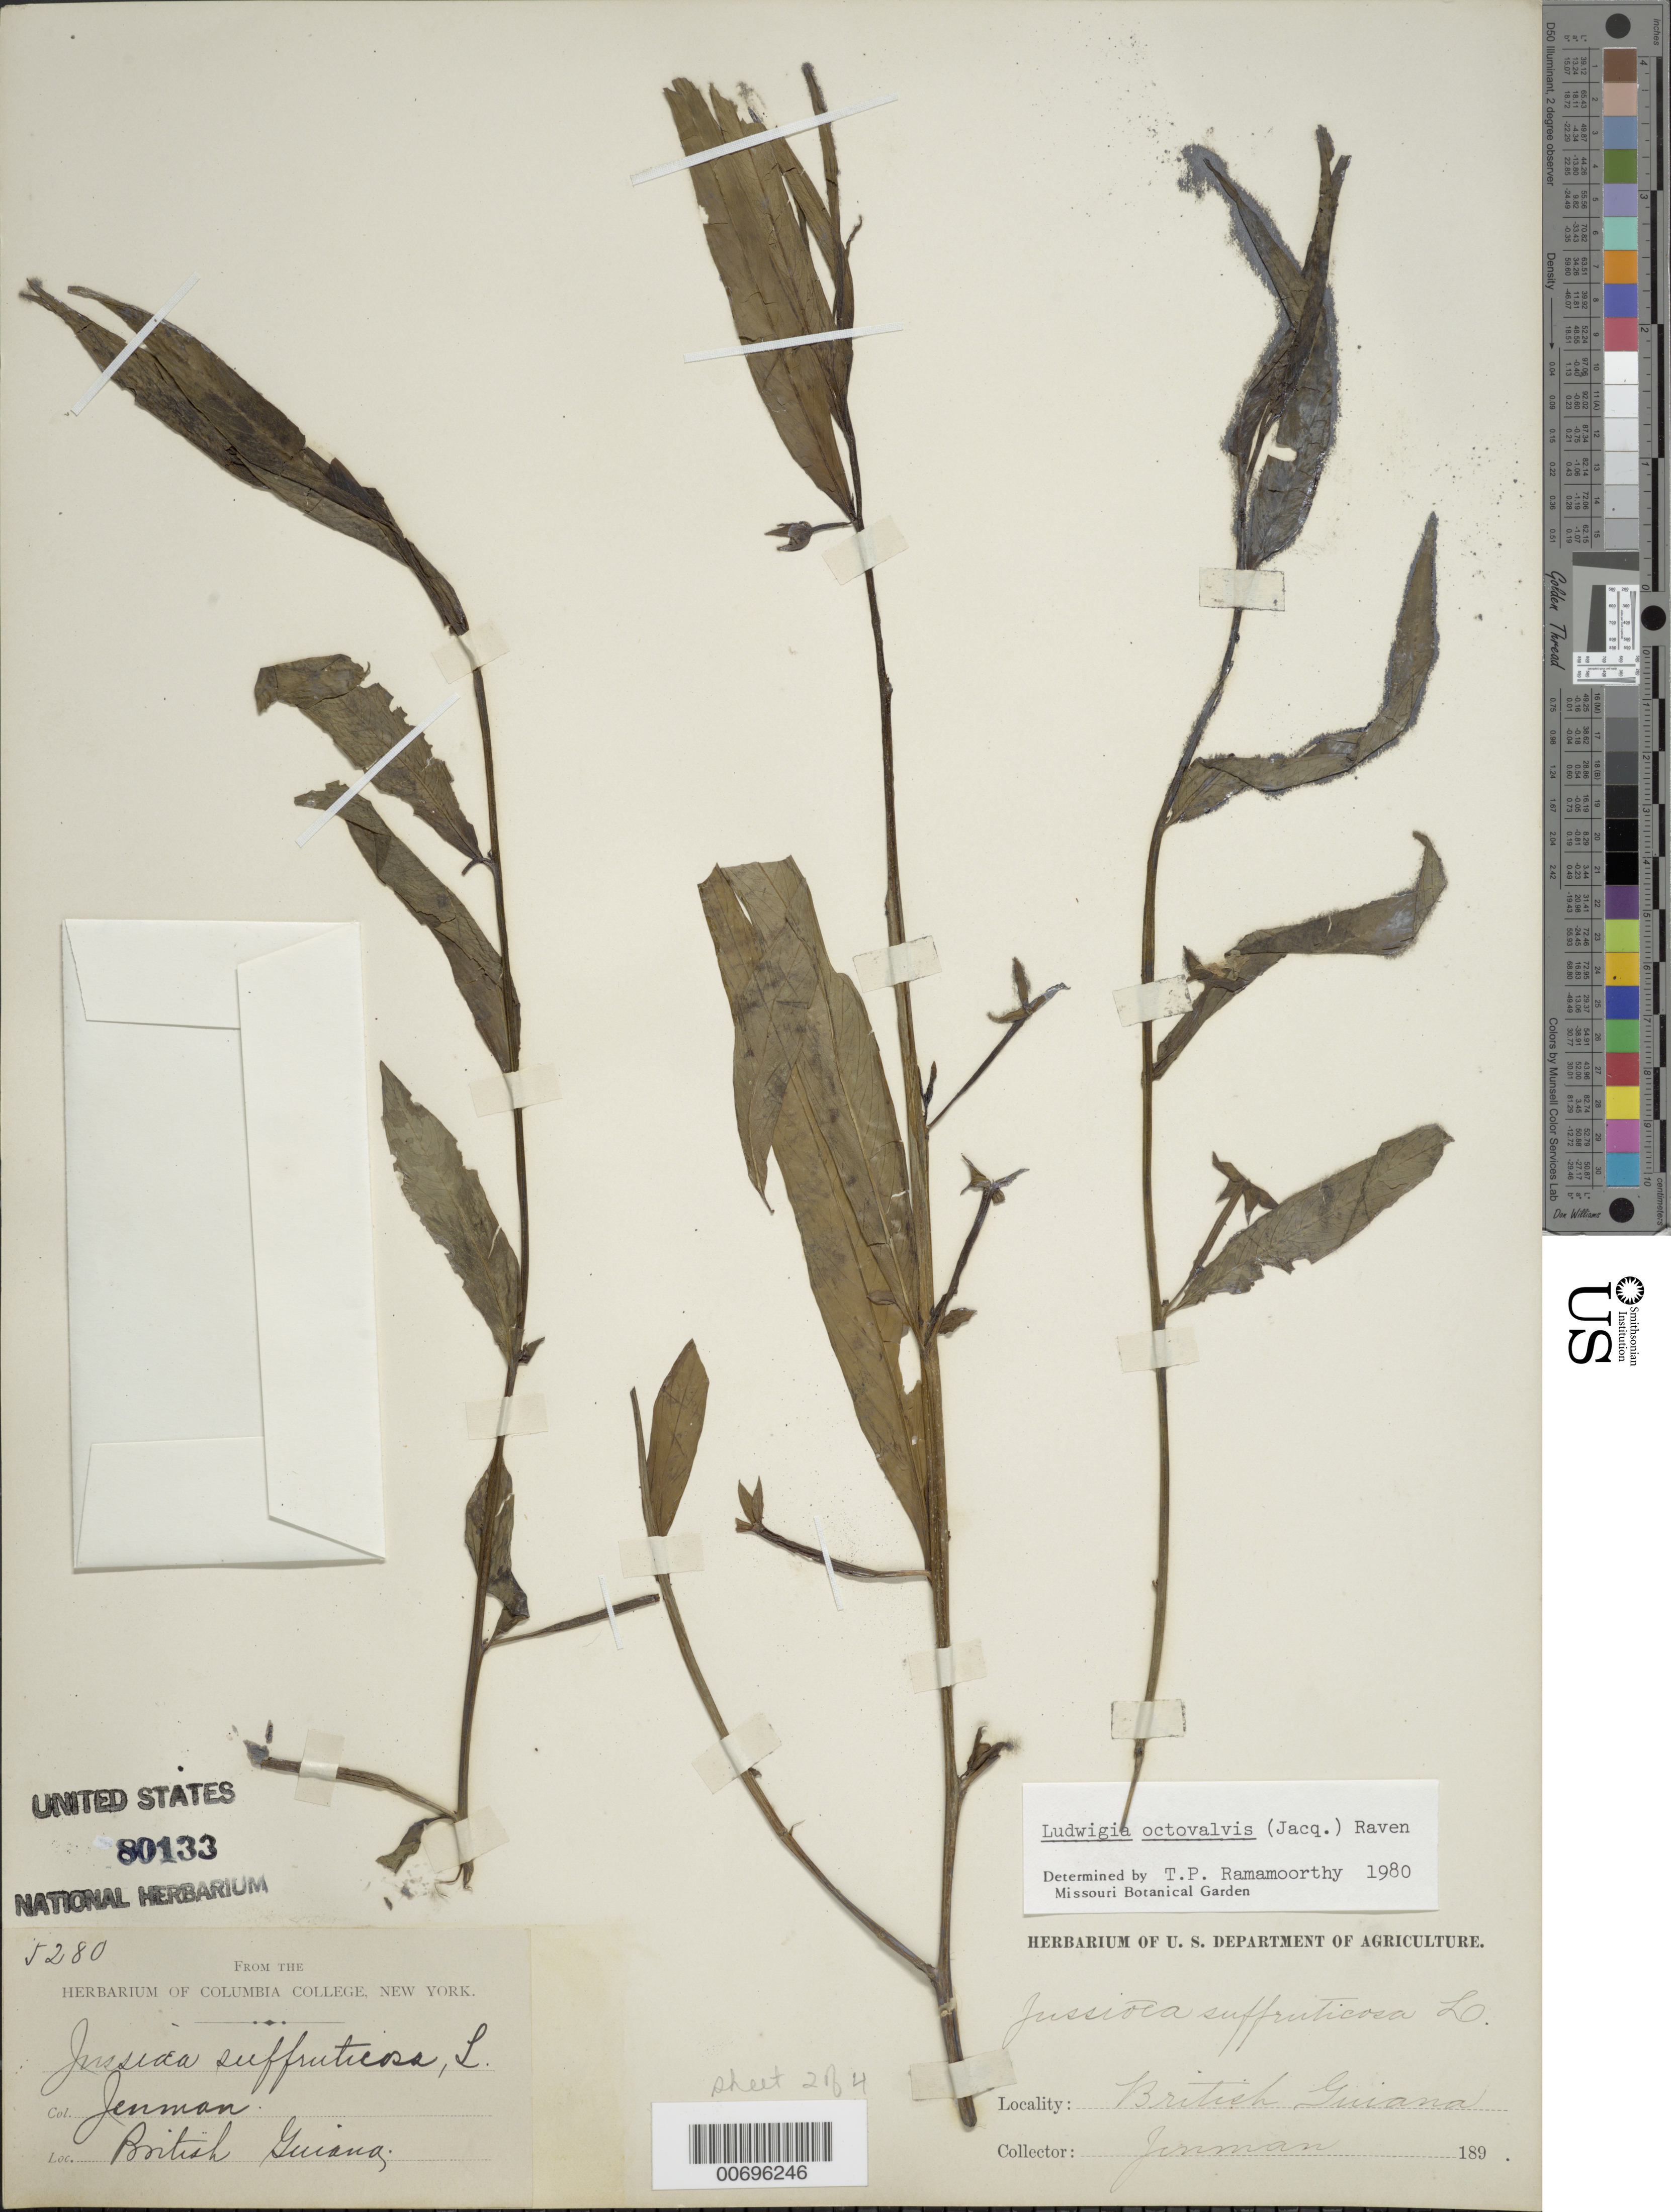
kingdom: Plantae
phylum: Tracheophyta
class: Magnoliopsida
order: Myrtales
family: Onagraceae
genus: Ludwigia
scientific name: Ludwigia octovalvis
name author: (Jacq.) P.H. Raven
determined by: Ramamoorthy, T. P.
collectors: -. Jenman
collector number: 5280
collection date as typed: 189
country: Guyana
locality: British Guiana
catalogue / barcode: US 80133